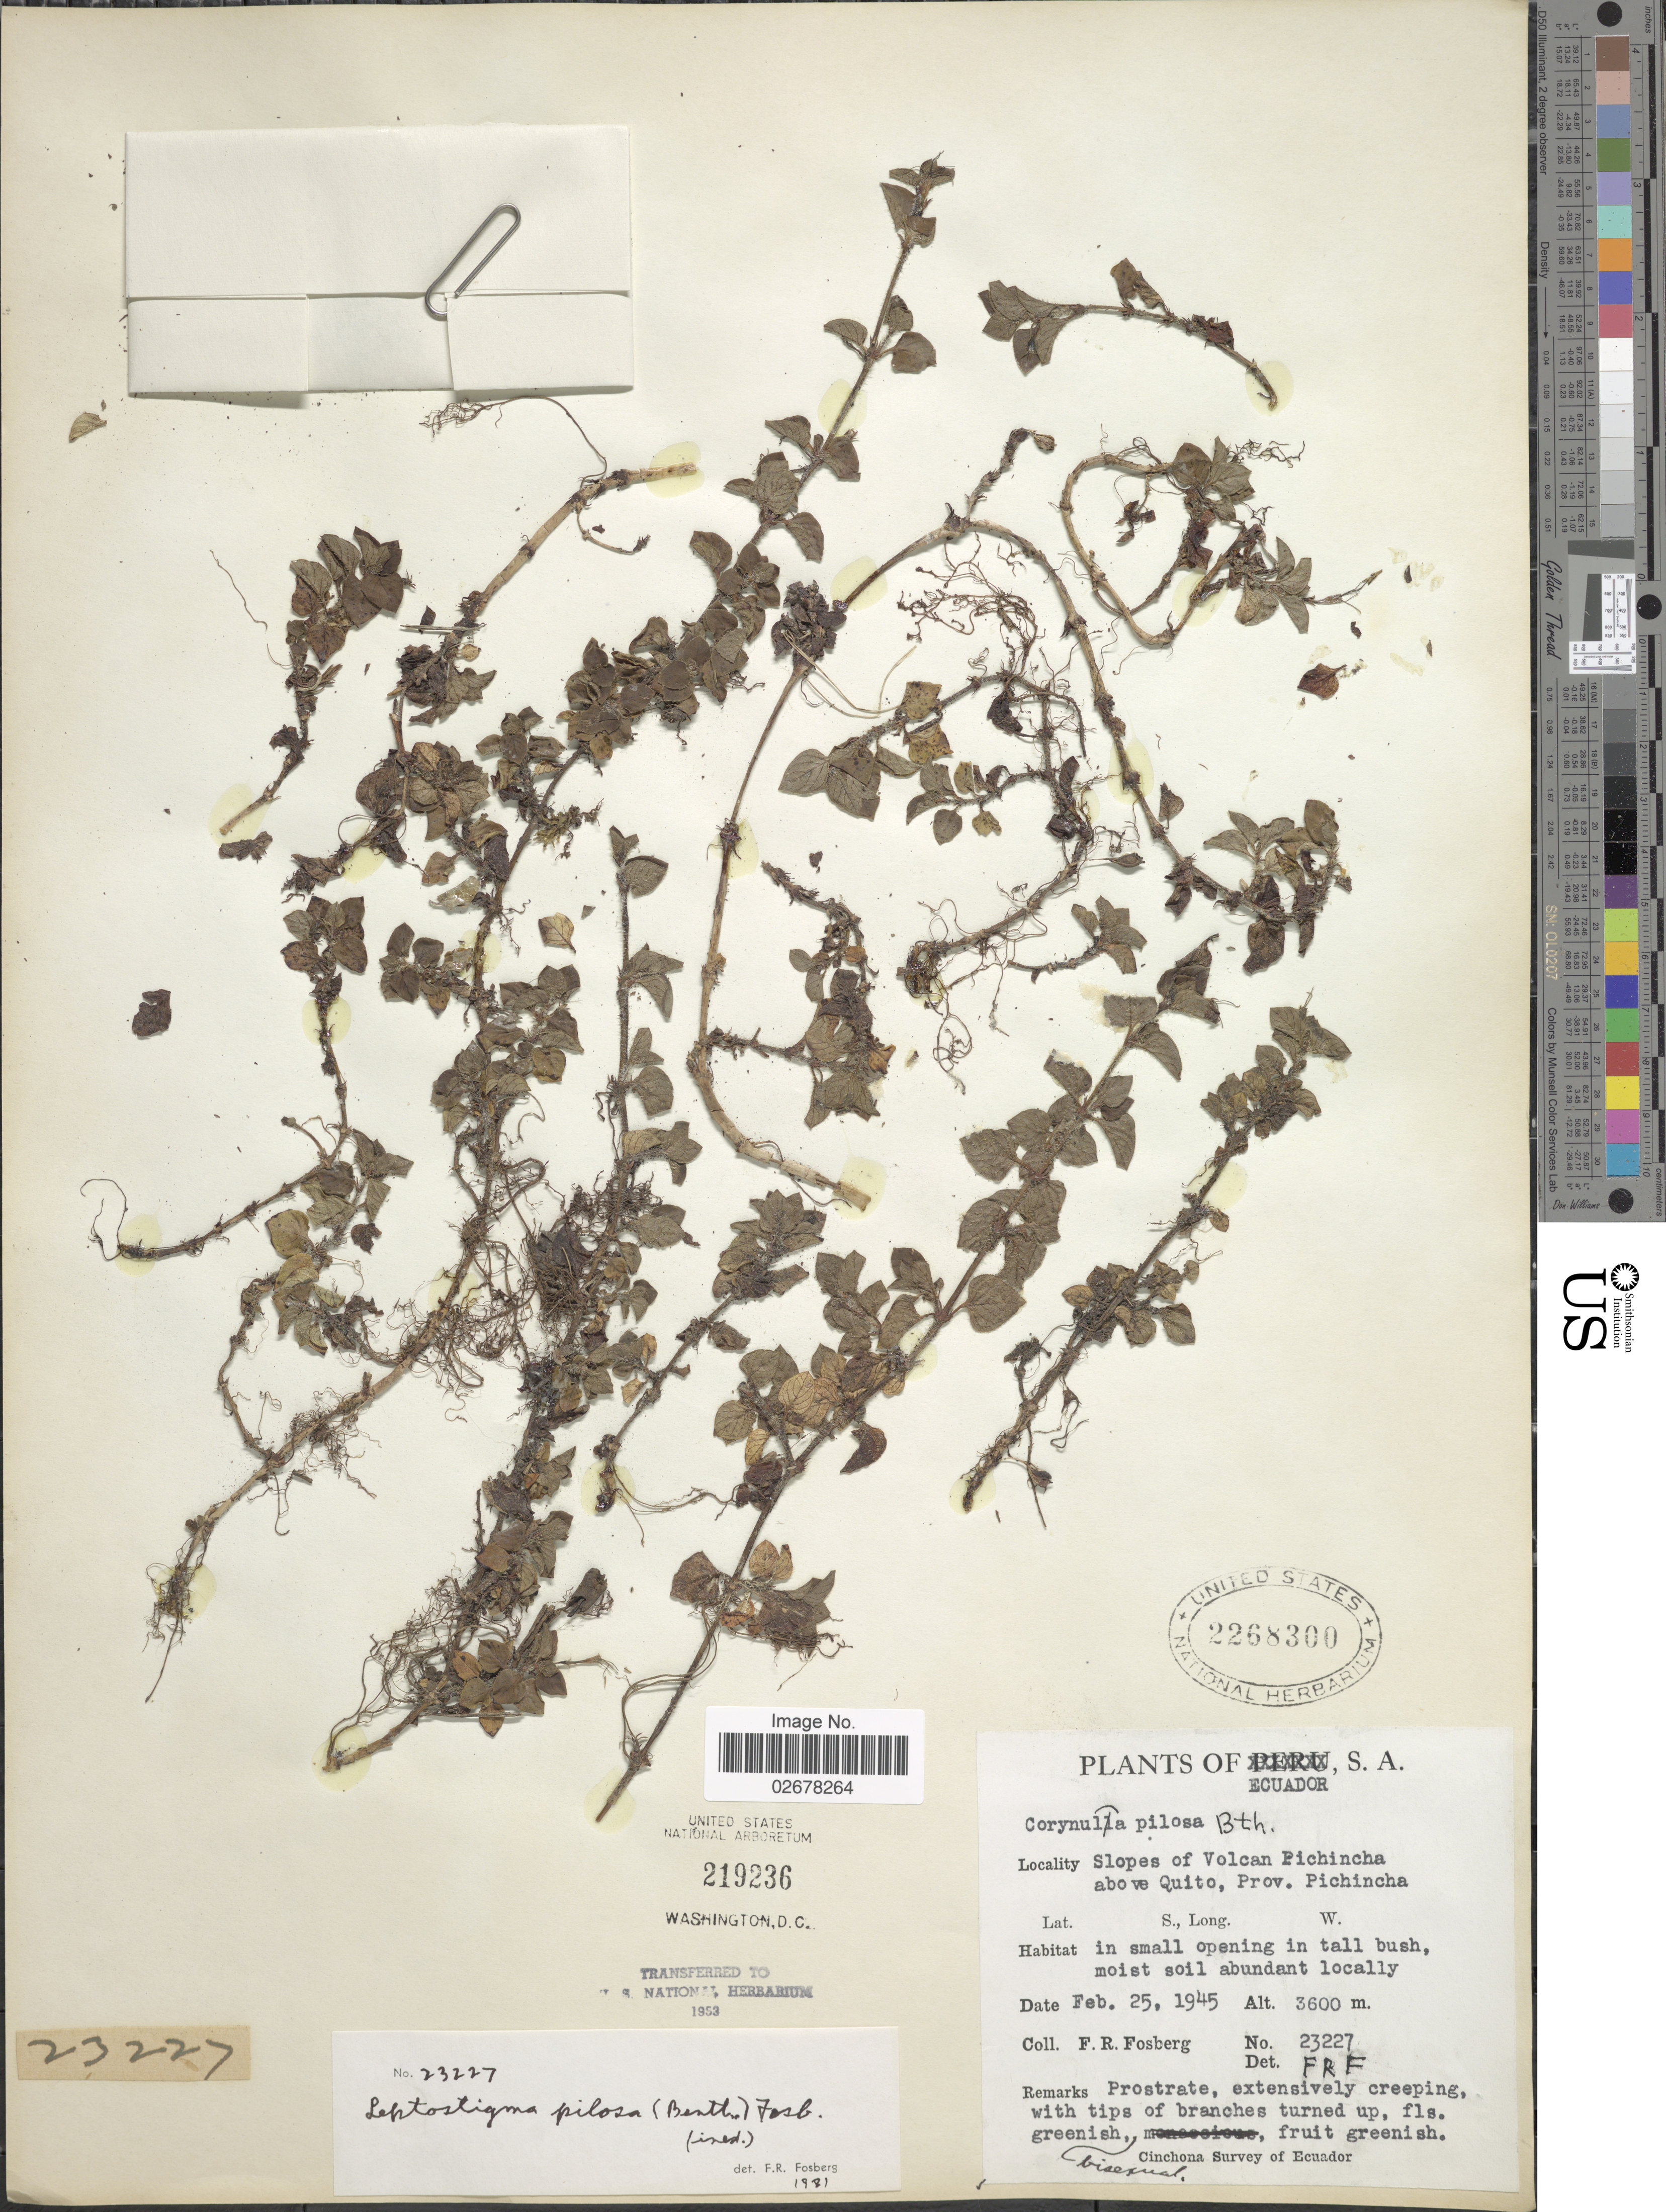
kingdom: Plantae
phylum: Tracheophyta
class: Magnoliopsida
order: Gentianales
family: Rubiaceae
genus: Leptostigma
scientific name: Leptostigma pilosum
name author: (Benth.) Fosberg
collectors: F. R. Fosberg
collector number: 23227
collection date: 1945-02-25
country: Ecuador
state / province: Pichincha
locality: Slopes of Volcan Pichincha above Quito.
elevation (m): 3600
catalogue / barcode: US 2268300